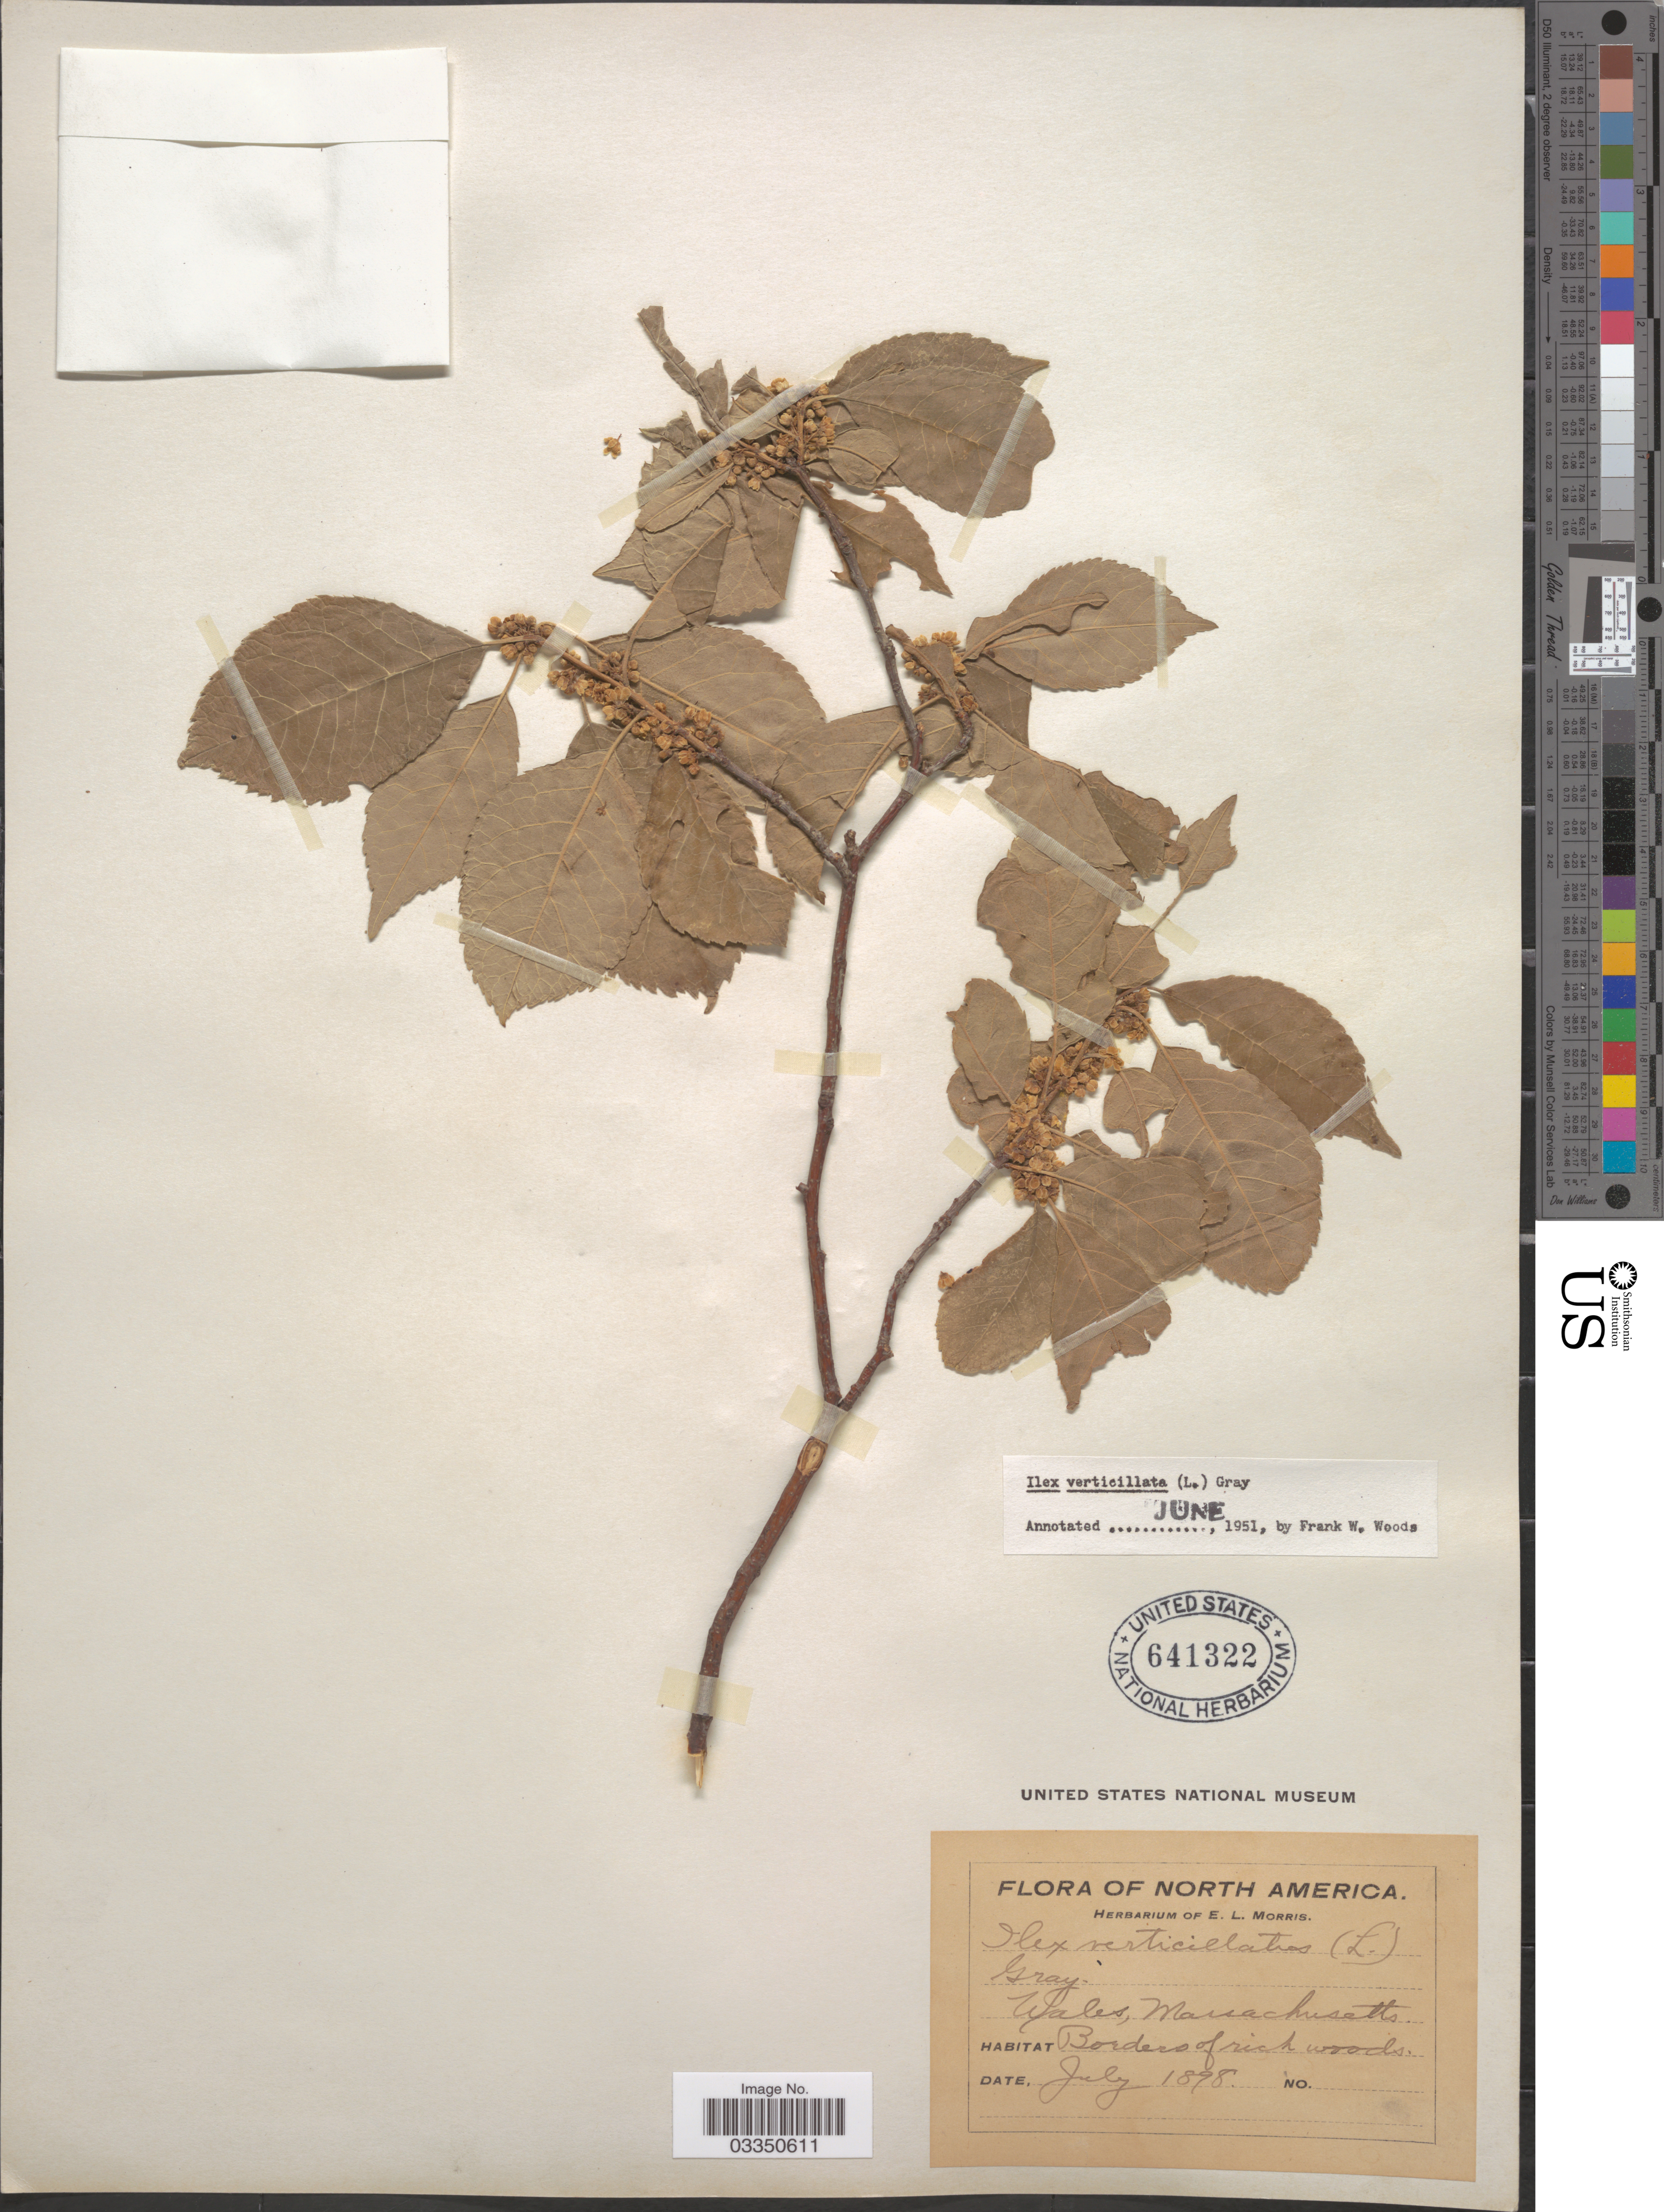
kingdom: Plantae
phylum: Tracheophyta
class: Magnoliopsida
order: Aquifoliales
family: Aquifoliaceae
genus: Ilex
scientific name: Ilex verticillata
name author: (L.) A. Gray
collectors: ex herb. Of E. L. Morris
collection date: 1898-07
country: United States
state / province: Massachusetts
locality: Wales.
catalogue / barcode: US 641322